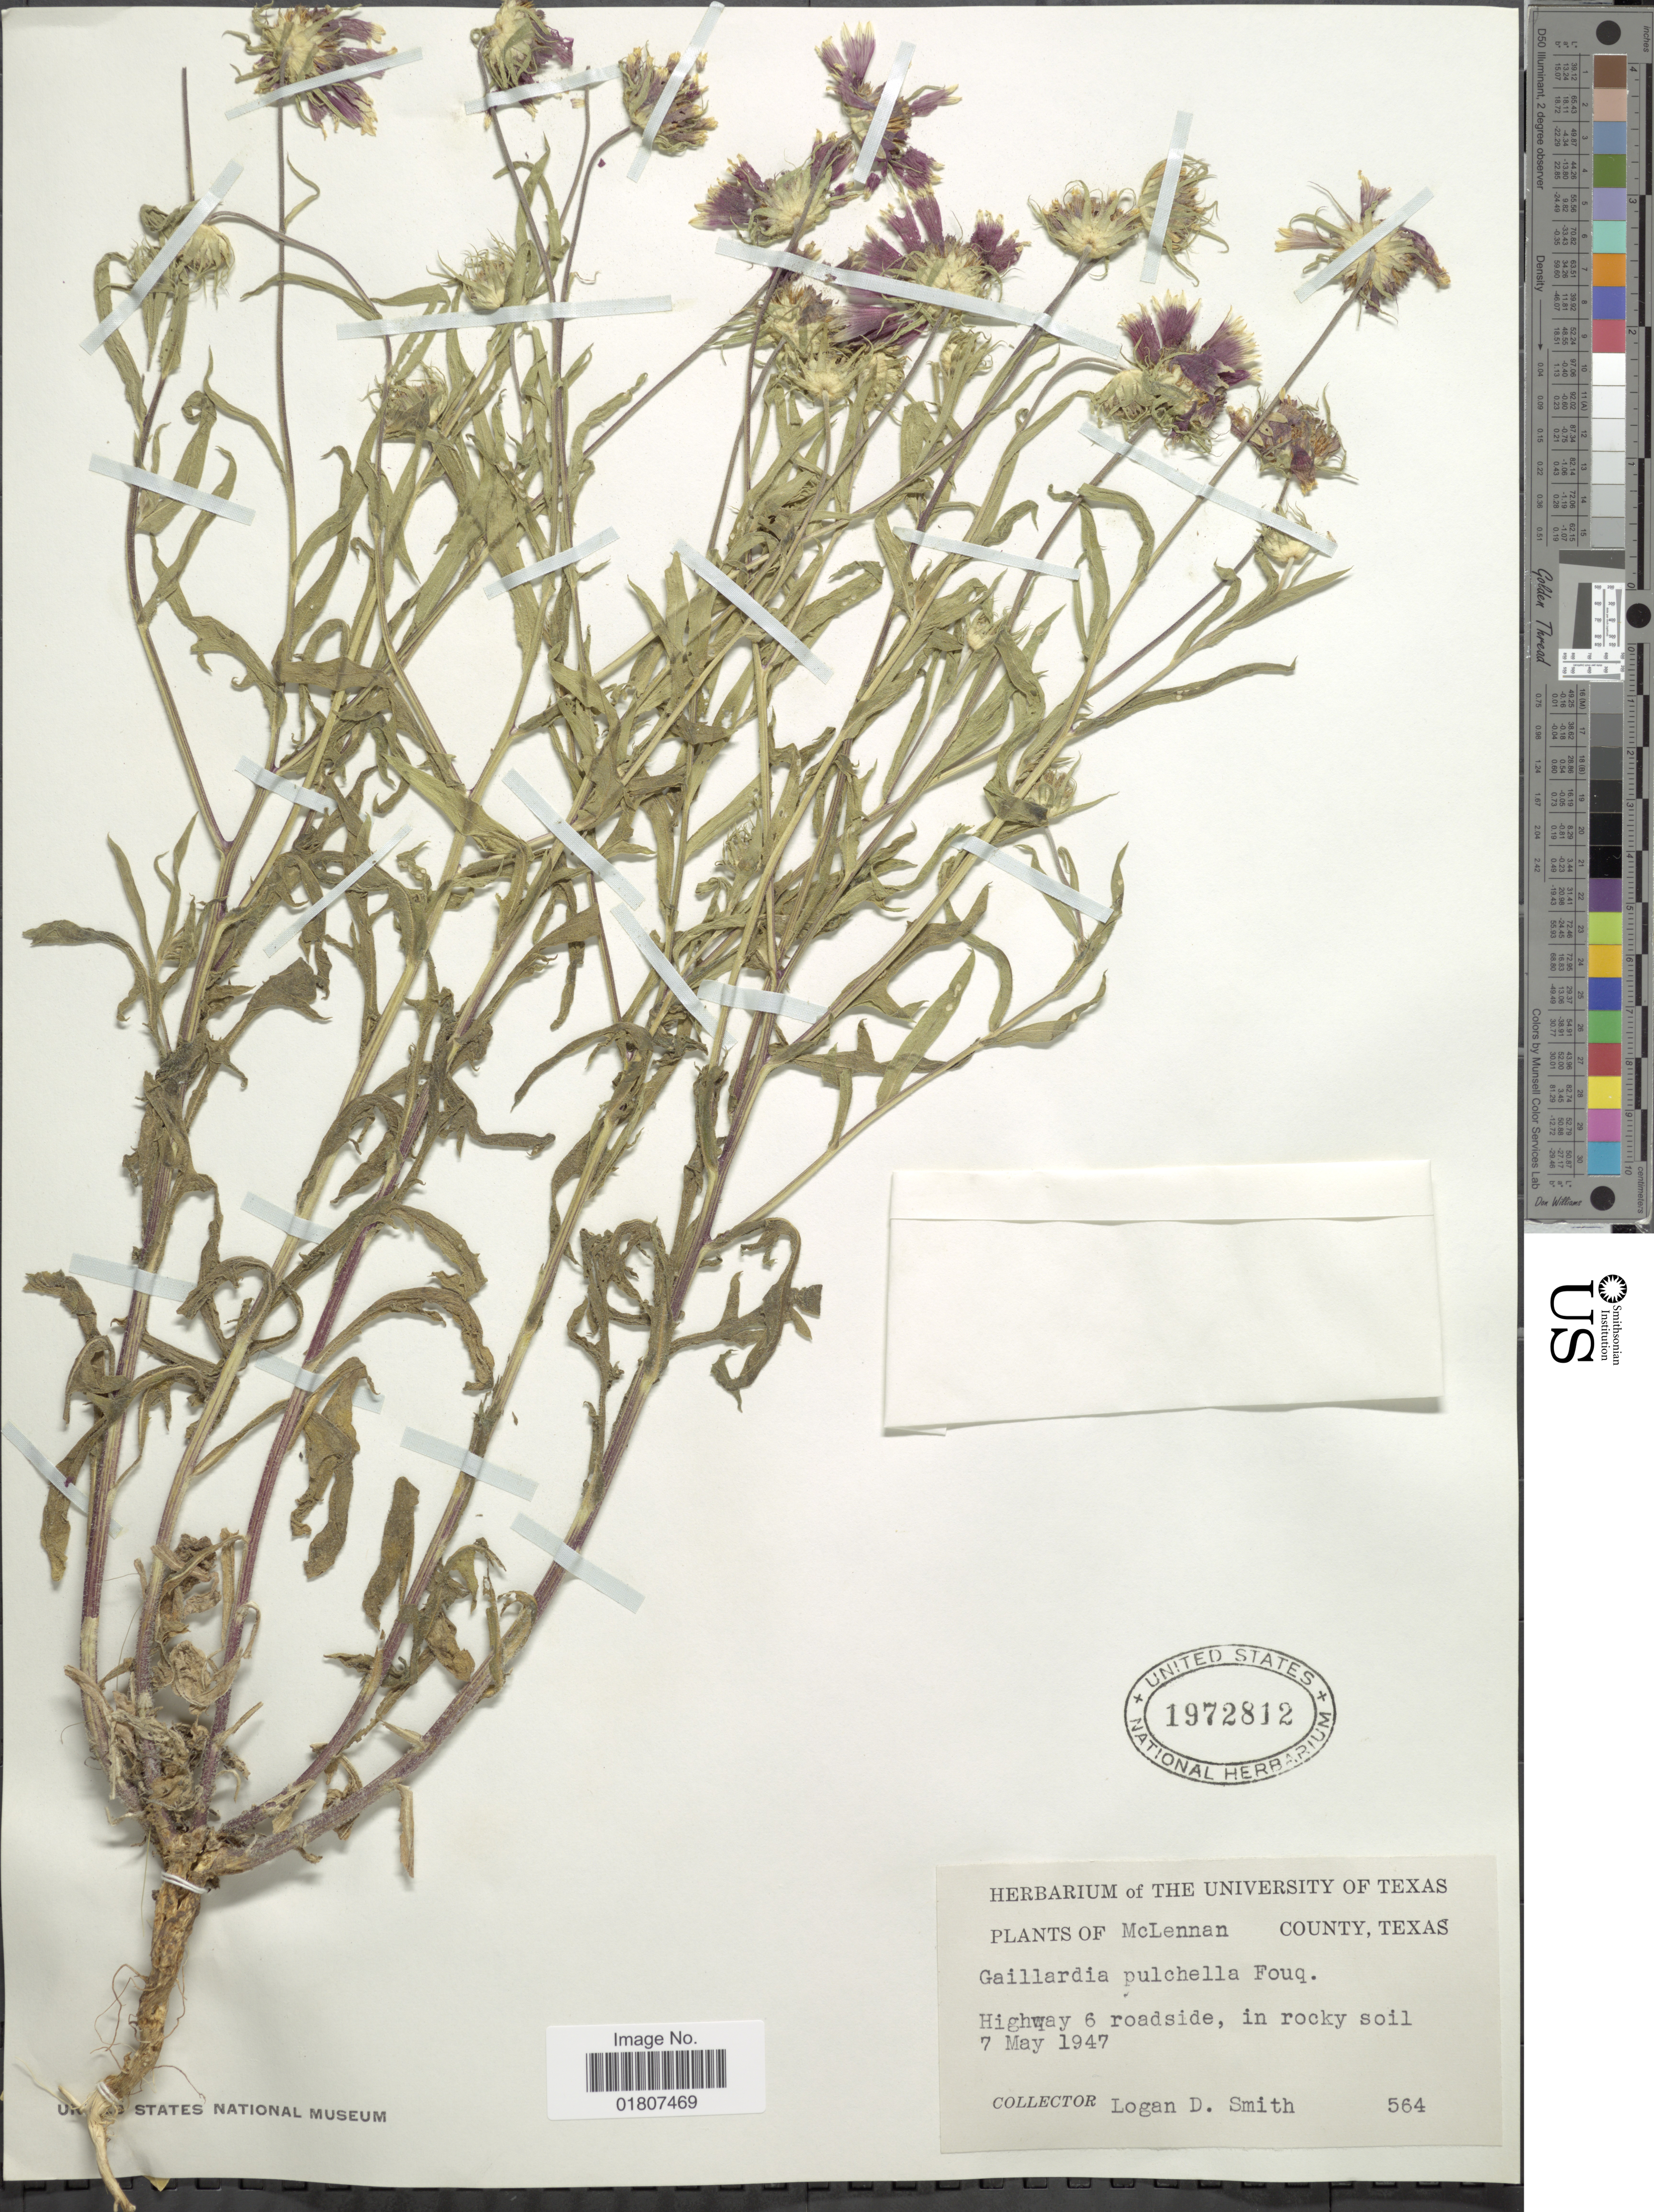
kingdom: Plantae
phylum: Tracheophyta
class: Magnoliopsida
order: Asterales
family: Asteraceae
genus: Gaillardia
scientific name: Gaillardia pulchella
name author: Foug.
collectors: L. Smith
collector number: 564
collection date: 1947-05-07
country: United States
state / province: Texas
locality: McLennan County. Highway 6 roadside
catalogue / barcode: US 1972812